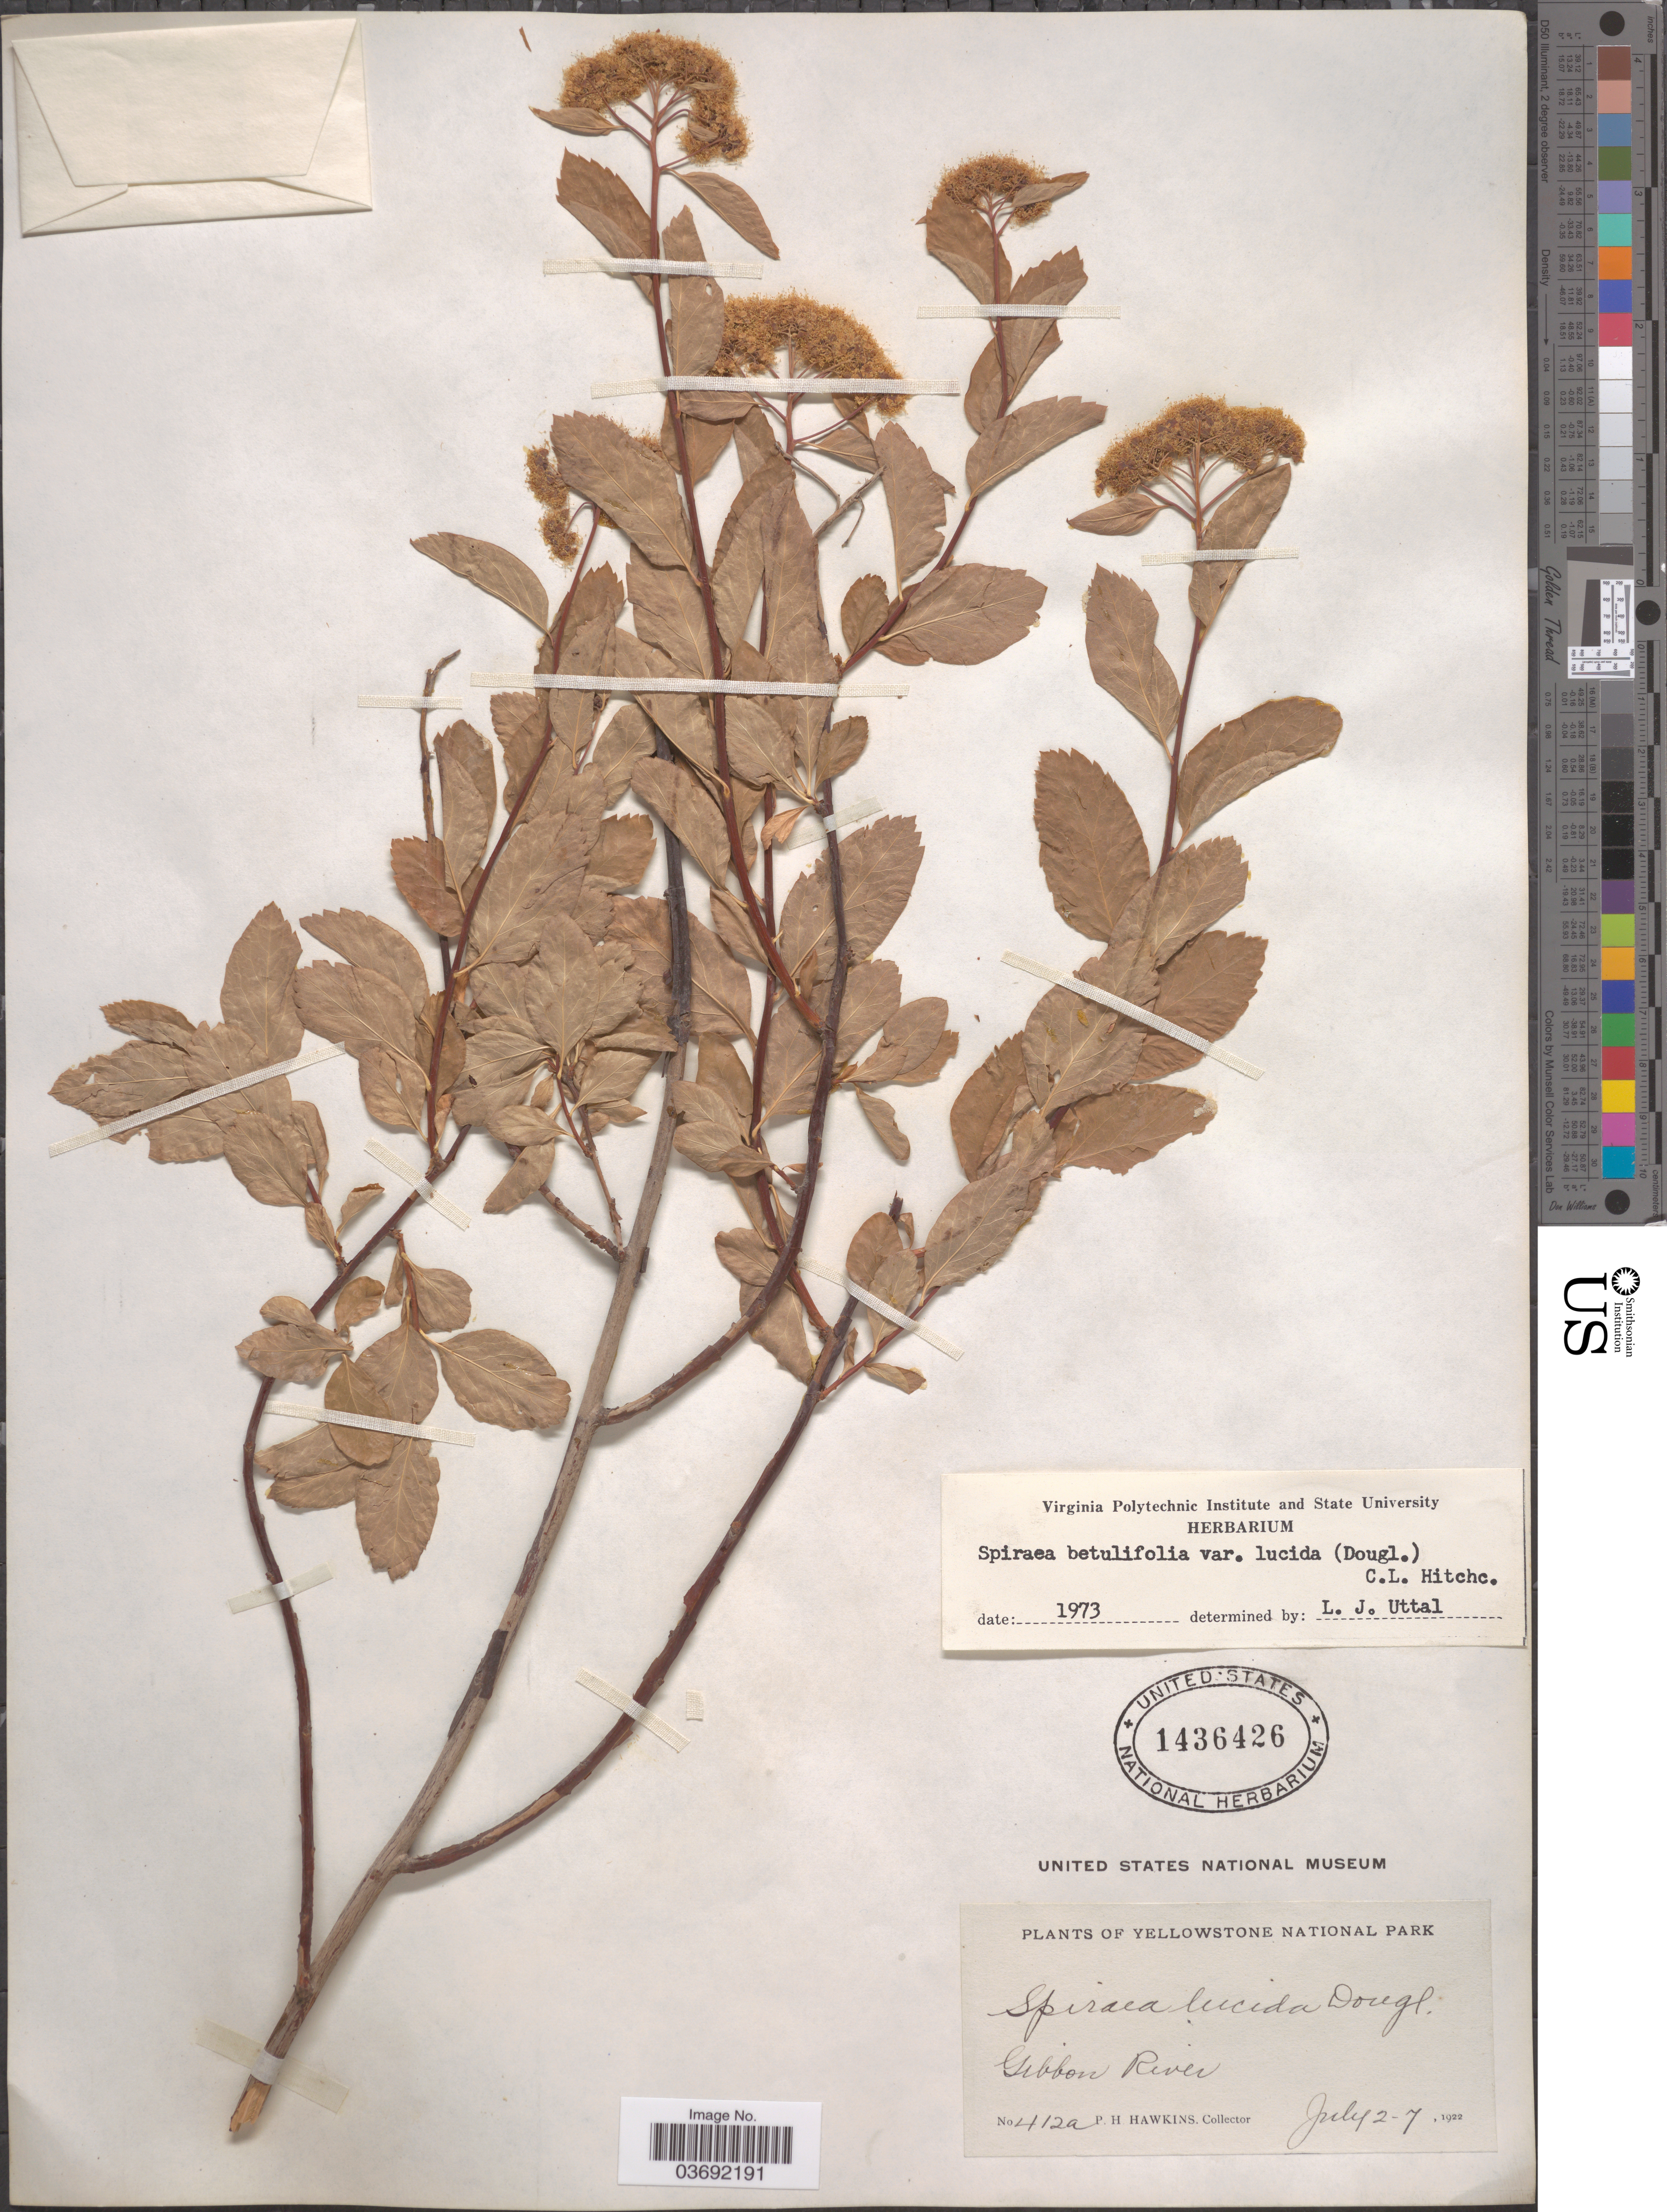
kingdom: Plantae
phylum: Tracheophyta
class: Magnoliopsida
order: Rosales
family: Rosaceae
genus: Spiraea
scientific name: Spiraea betulifolia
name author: Pall.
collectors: P. Hawkins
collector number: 412a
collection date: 1922-07-02/1922-07-07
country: United States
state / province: Wyoming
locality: Yellowstone National Park. Gibbon River.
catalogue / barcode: US 1436426